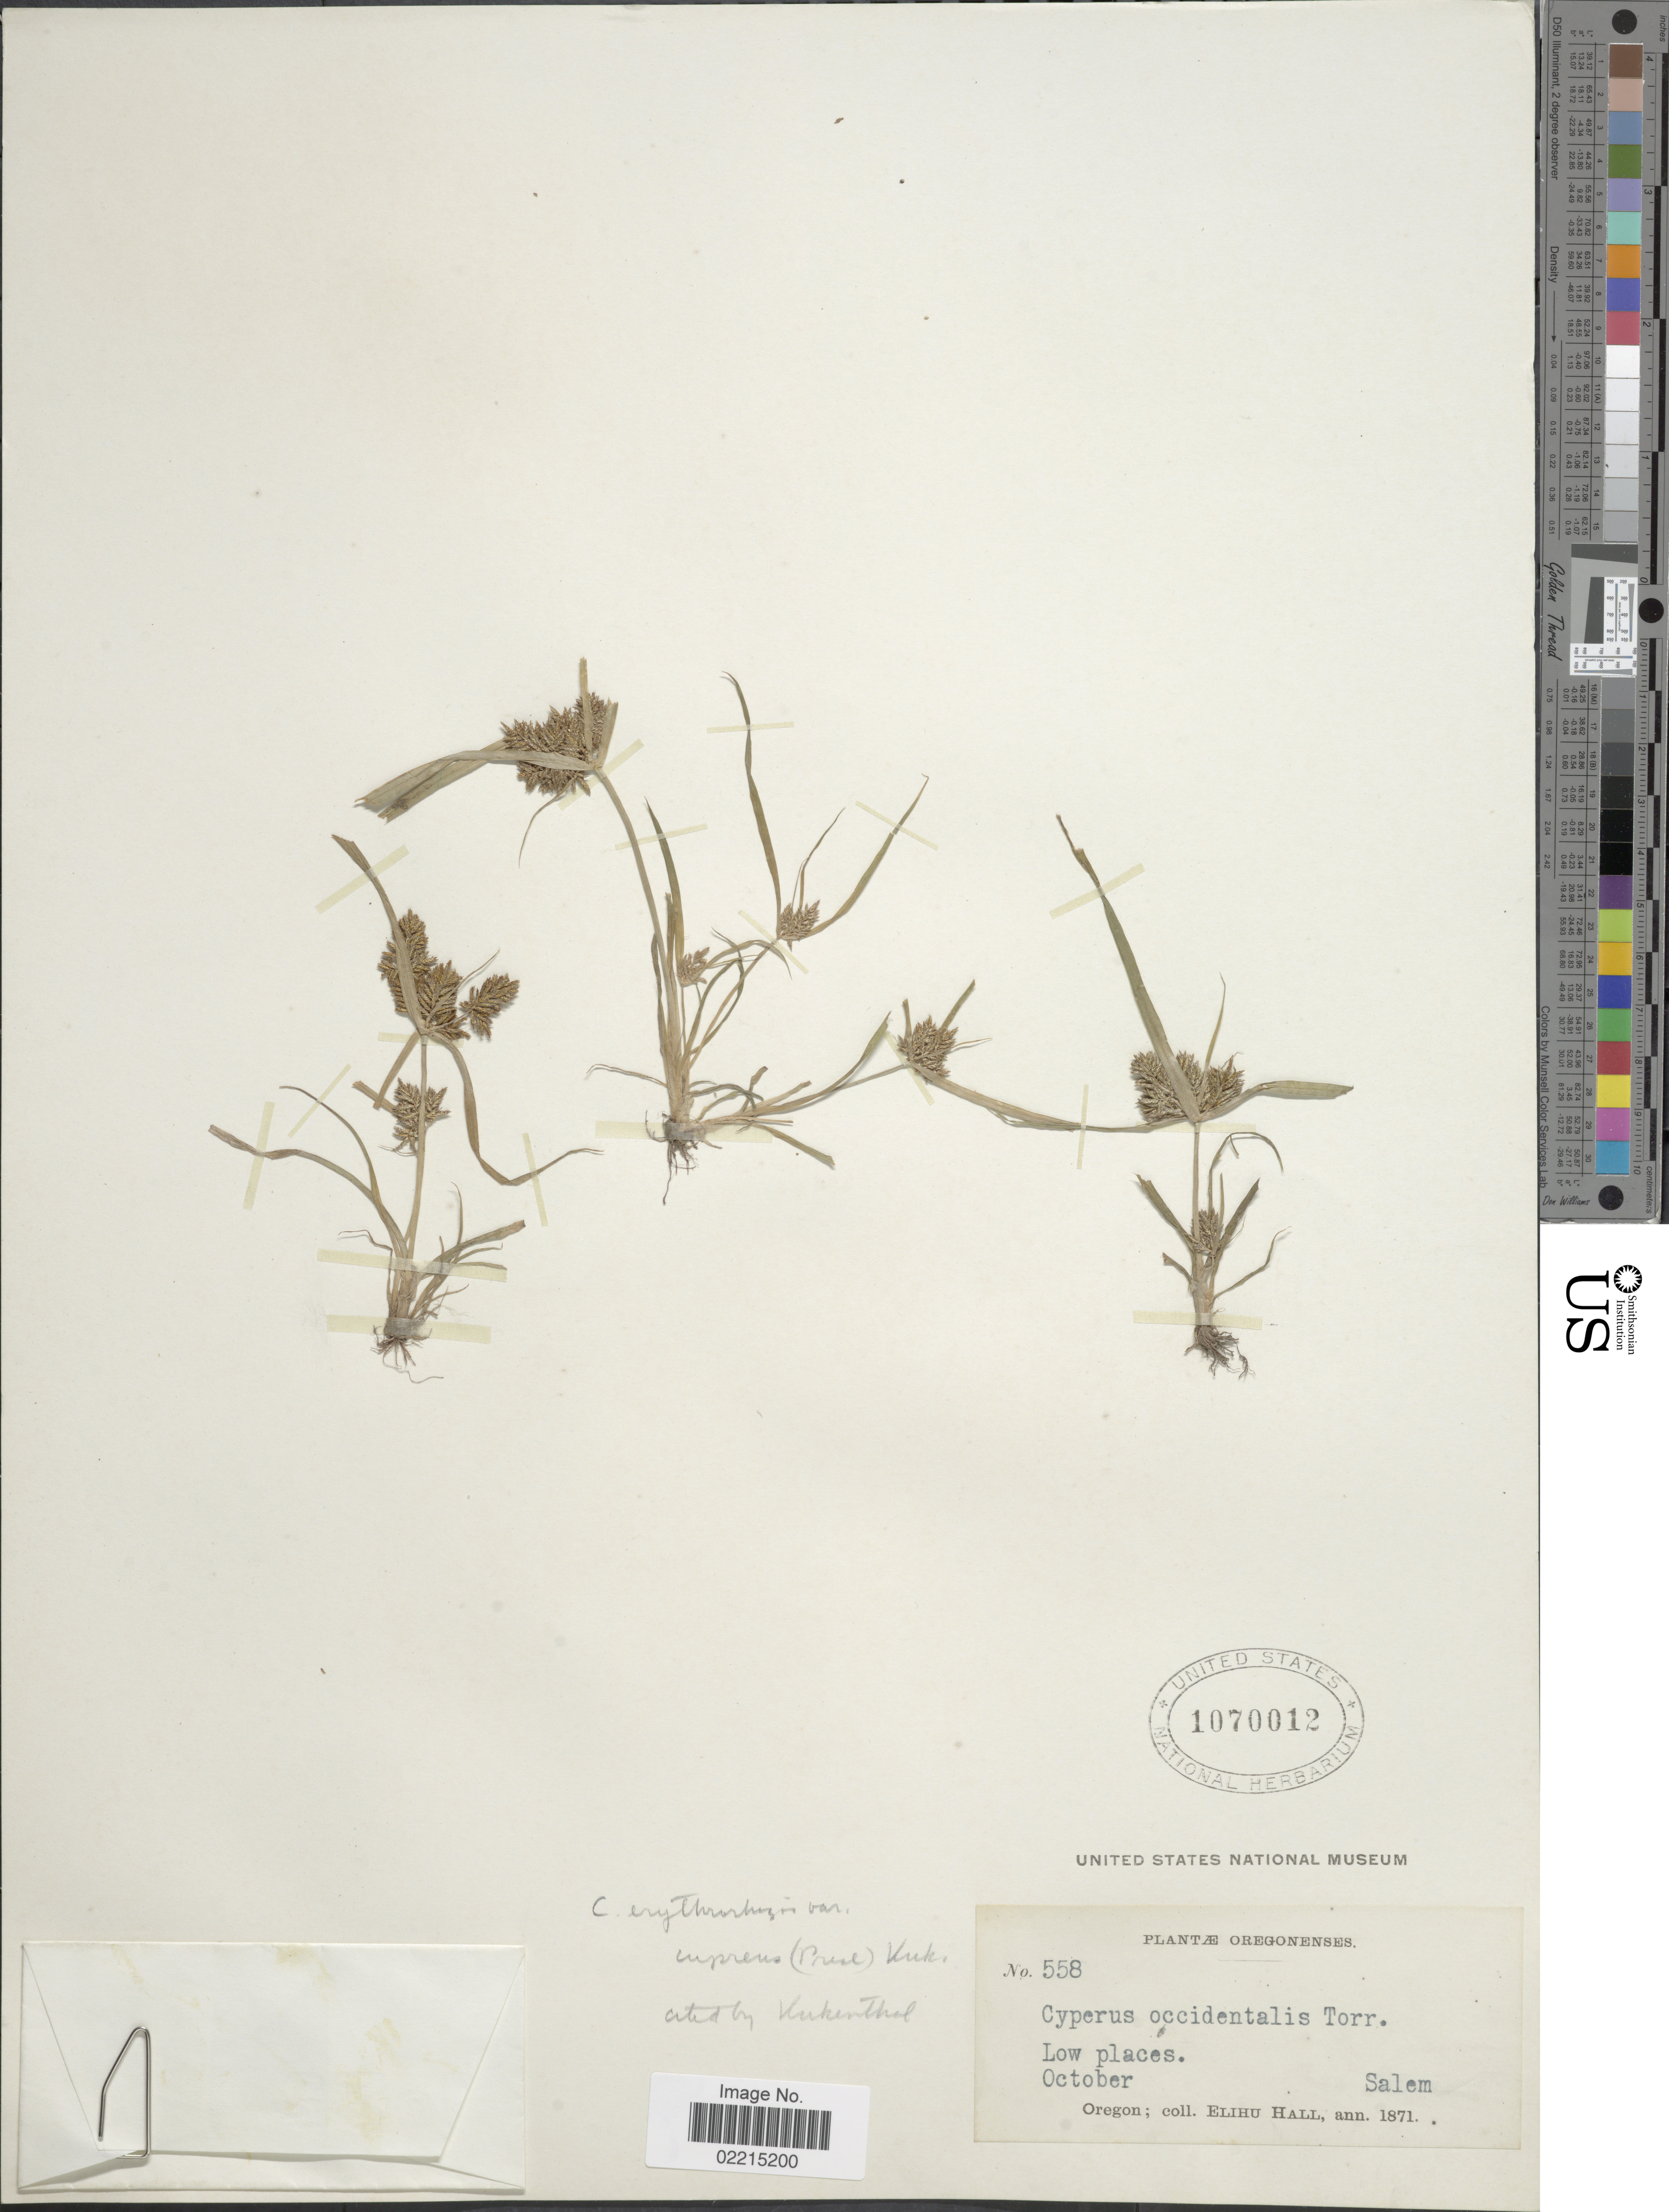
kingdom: Plantae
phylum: Tracheophyta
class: Liliopsida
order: Poales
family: Cyperaceae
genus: Cyperus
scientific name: Cyperus erythrorhizos Muhl.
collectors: E. Hall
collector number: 558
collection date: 1871-10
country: United States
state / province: Oregon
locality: Salem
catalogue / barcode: US 1070012